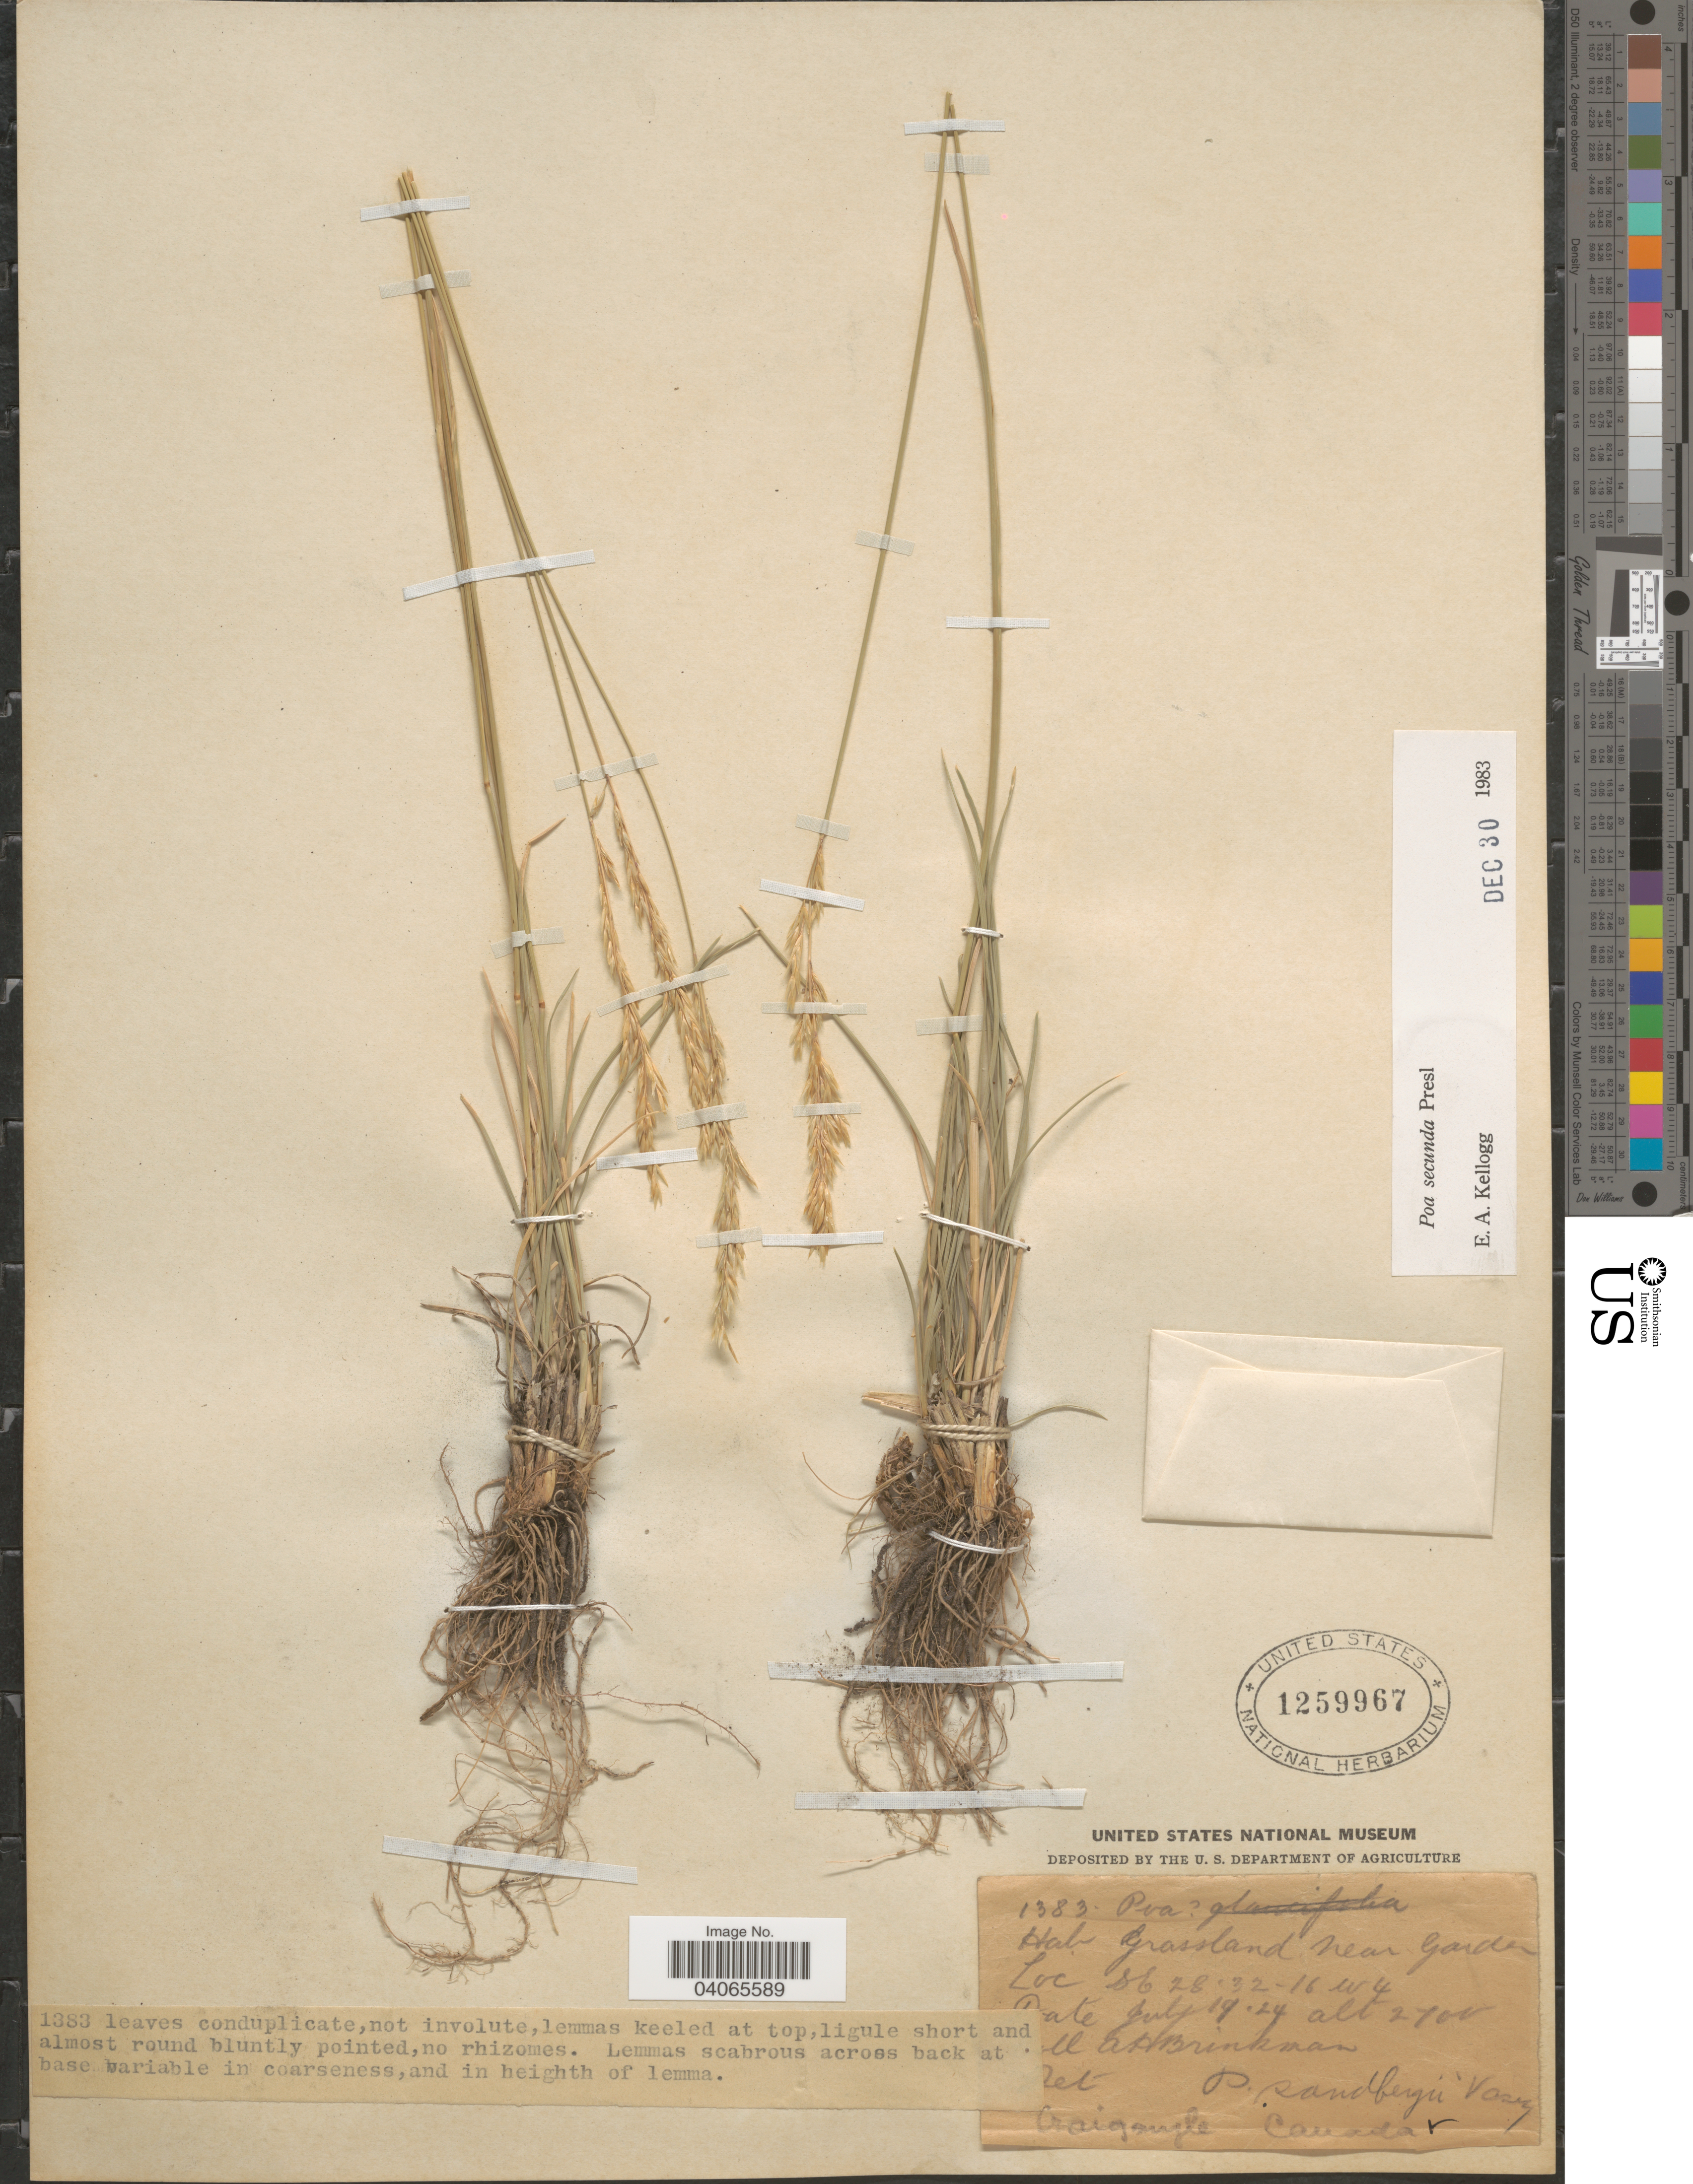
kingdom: Plantae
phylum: Tracheophyta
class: Liliopsida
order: Poales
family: Poaceae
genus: Poa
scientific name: Poa secunda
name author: J. Presl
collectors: A. Brinkman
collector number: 1383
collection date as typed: Transcribed d/m/y: 19/7/24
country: Canada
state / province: Alberta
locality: Grassland near Garden. SE 28-32-16 W4. Craigmyle.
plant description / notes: Precise locality edit: Corrected "SE 28 - 32-16 W 4. Craigmyle." to "Grassland near Garden. SE 28-32-16 W4. Craigmyle."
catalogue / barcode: US 1259967